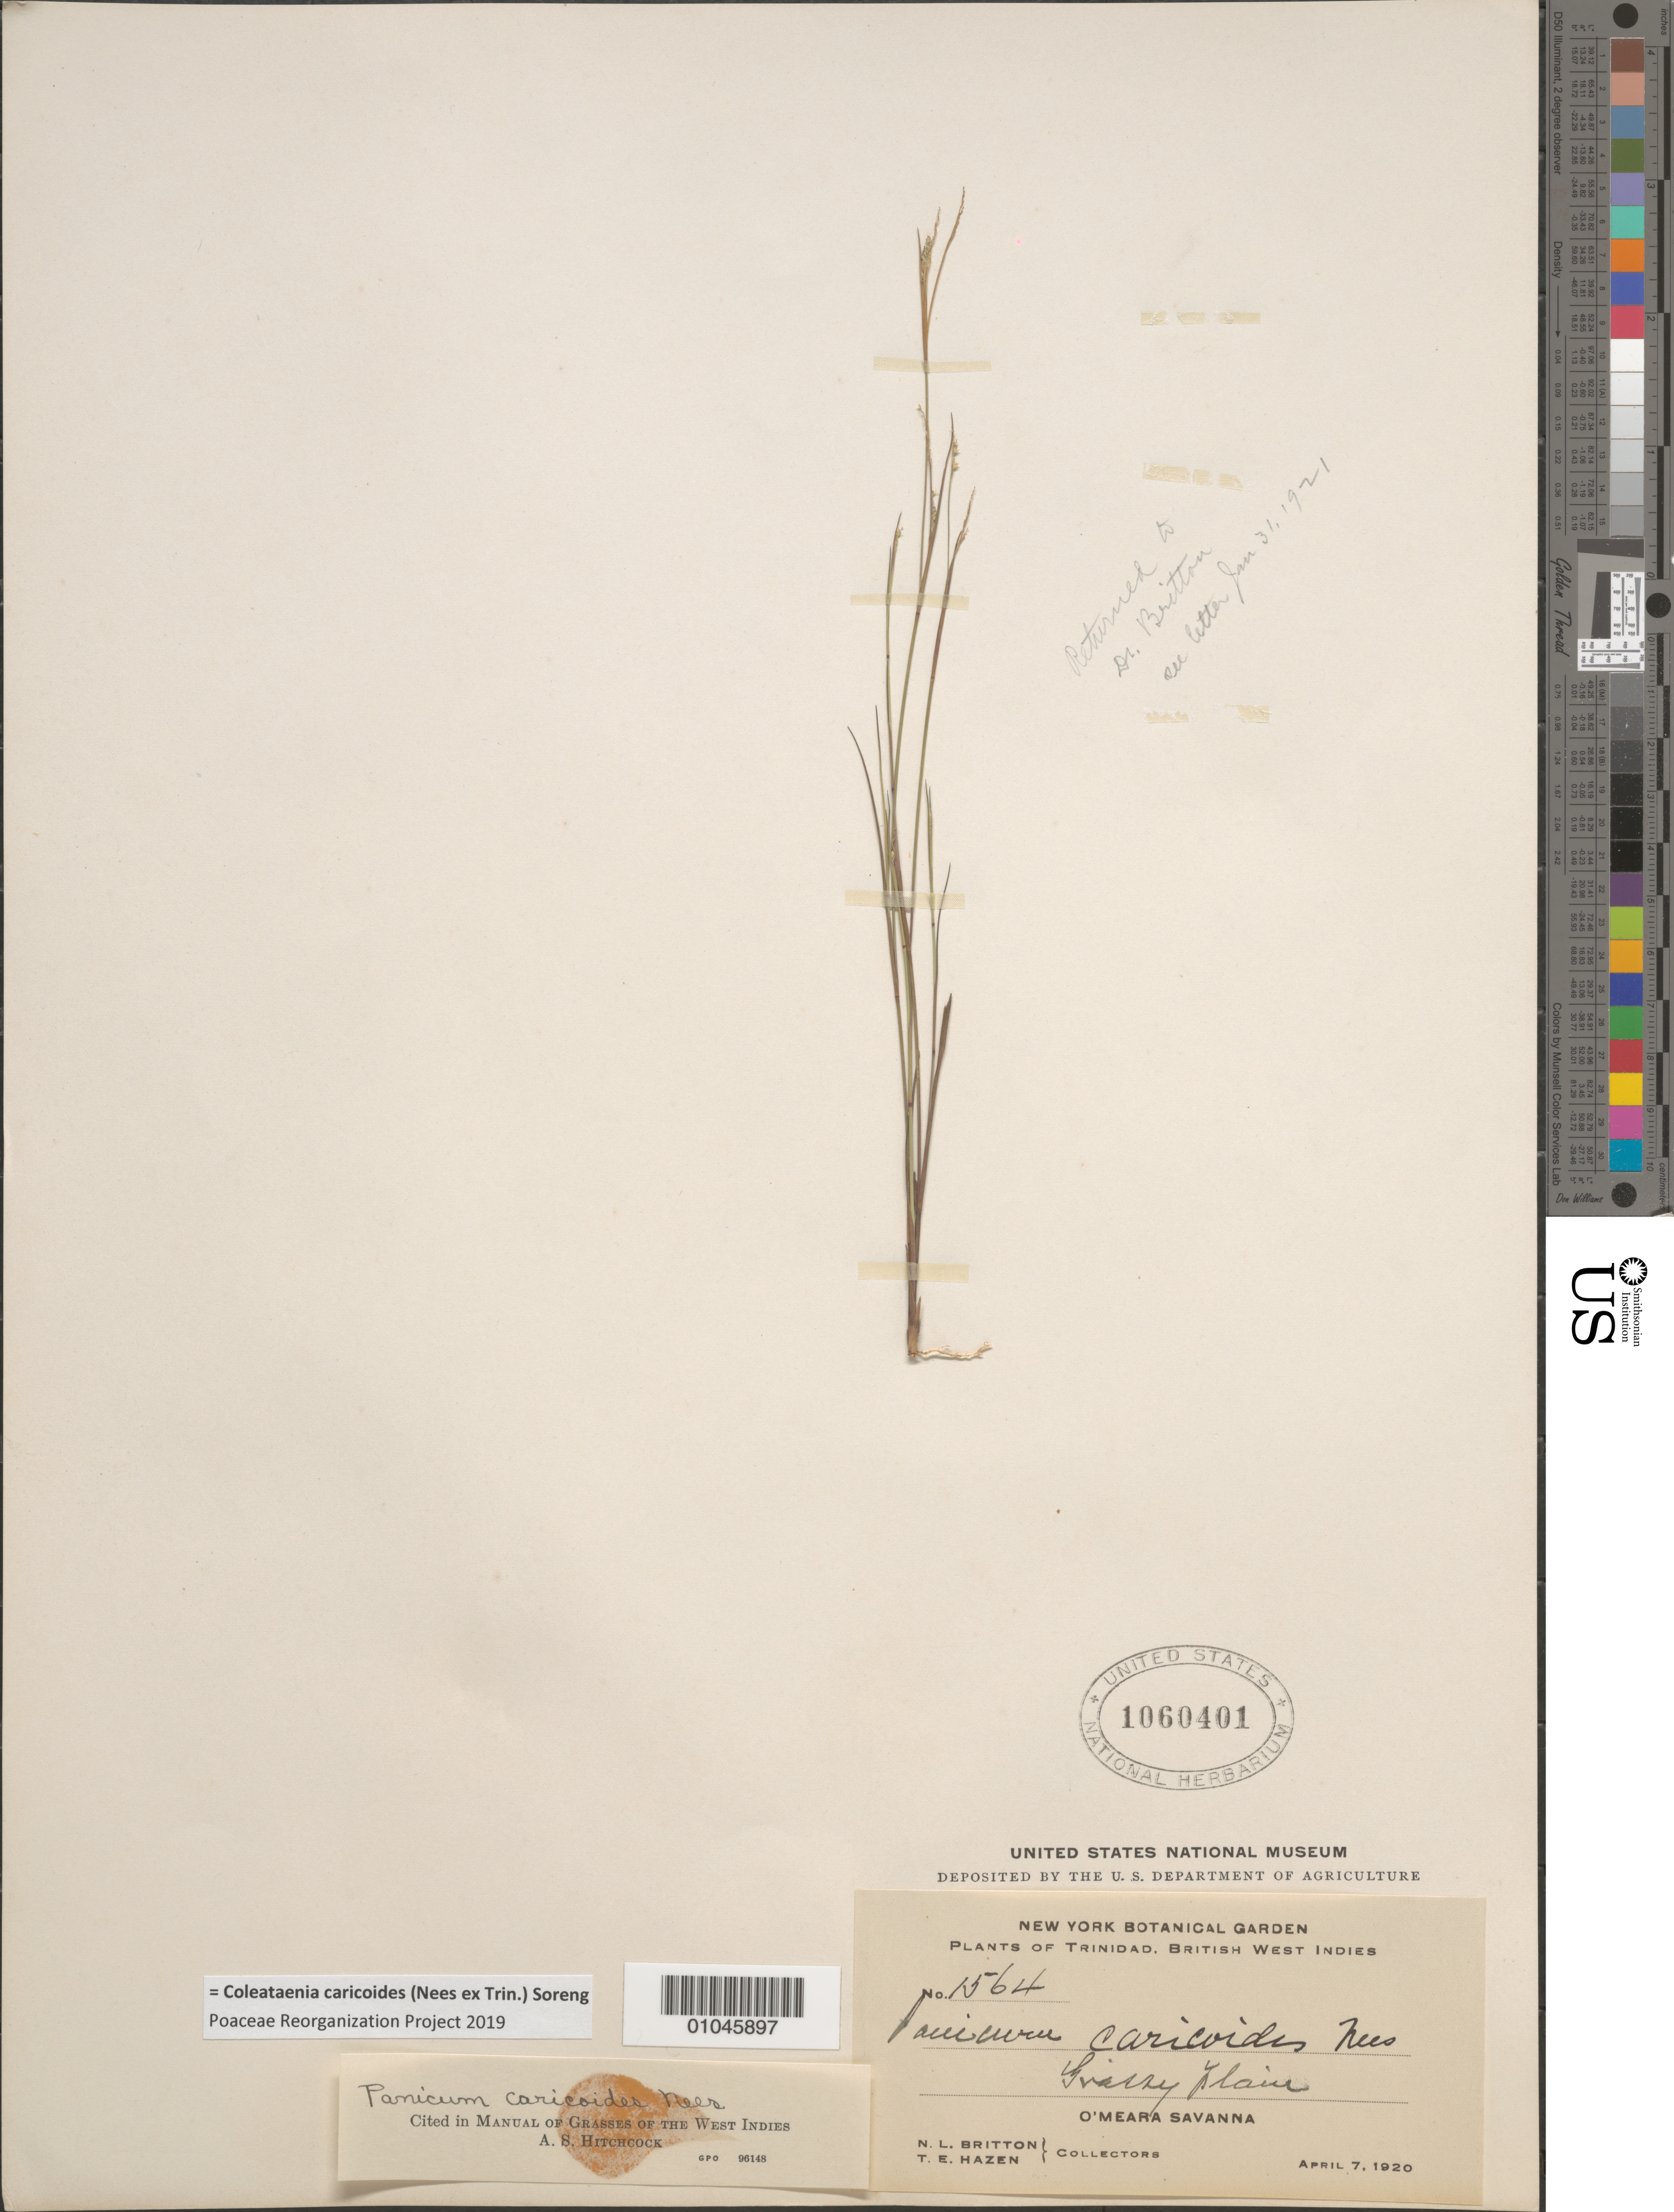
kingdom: Plantae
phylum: Tracheophyta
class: Liliopsida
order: Poales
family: Poaceae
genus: Panicum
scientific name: Panicum caricoides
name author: Nees ex Trin.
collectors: N. Britton & T. E. Hazen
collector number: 1564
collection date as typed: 07 Apr 1920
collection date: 1920-04-07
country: Trinidad and Tobago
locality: O'Meara Savanna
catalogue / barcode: US 1060401